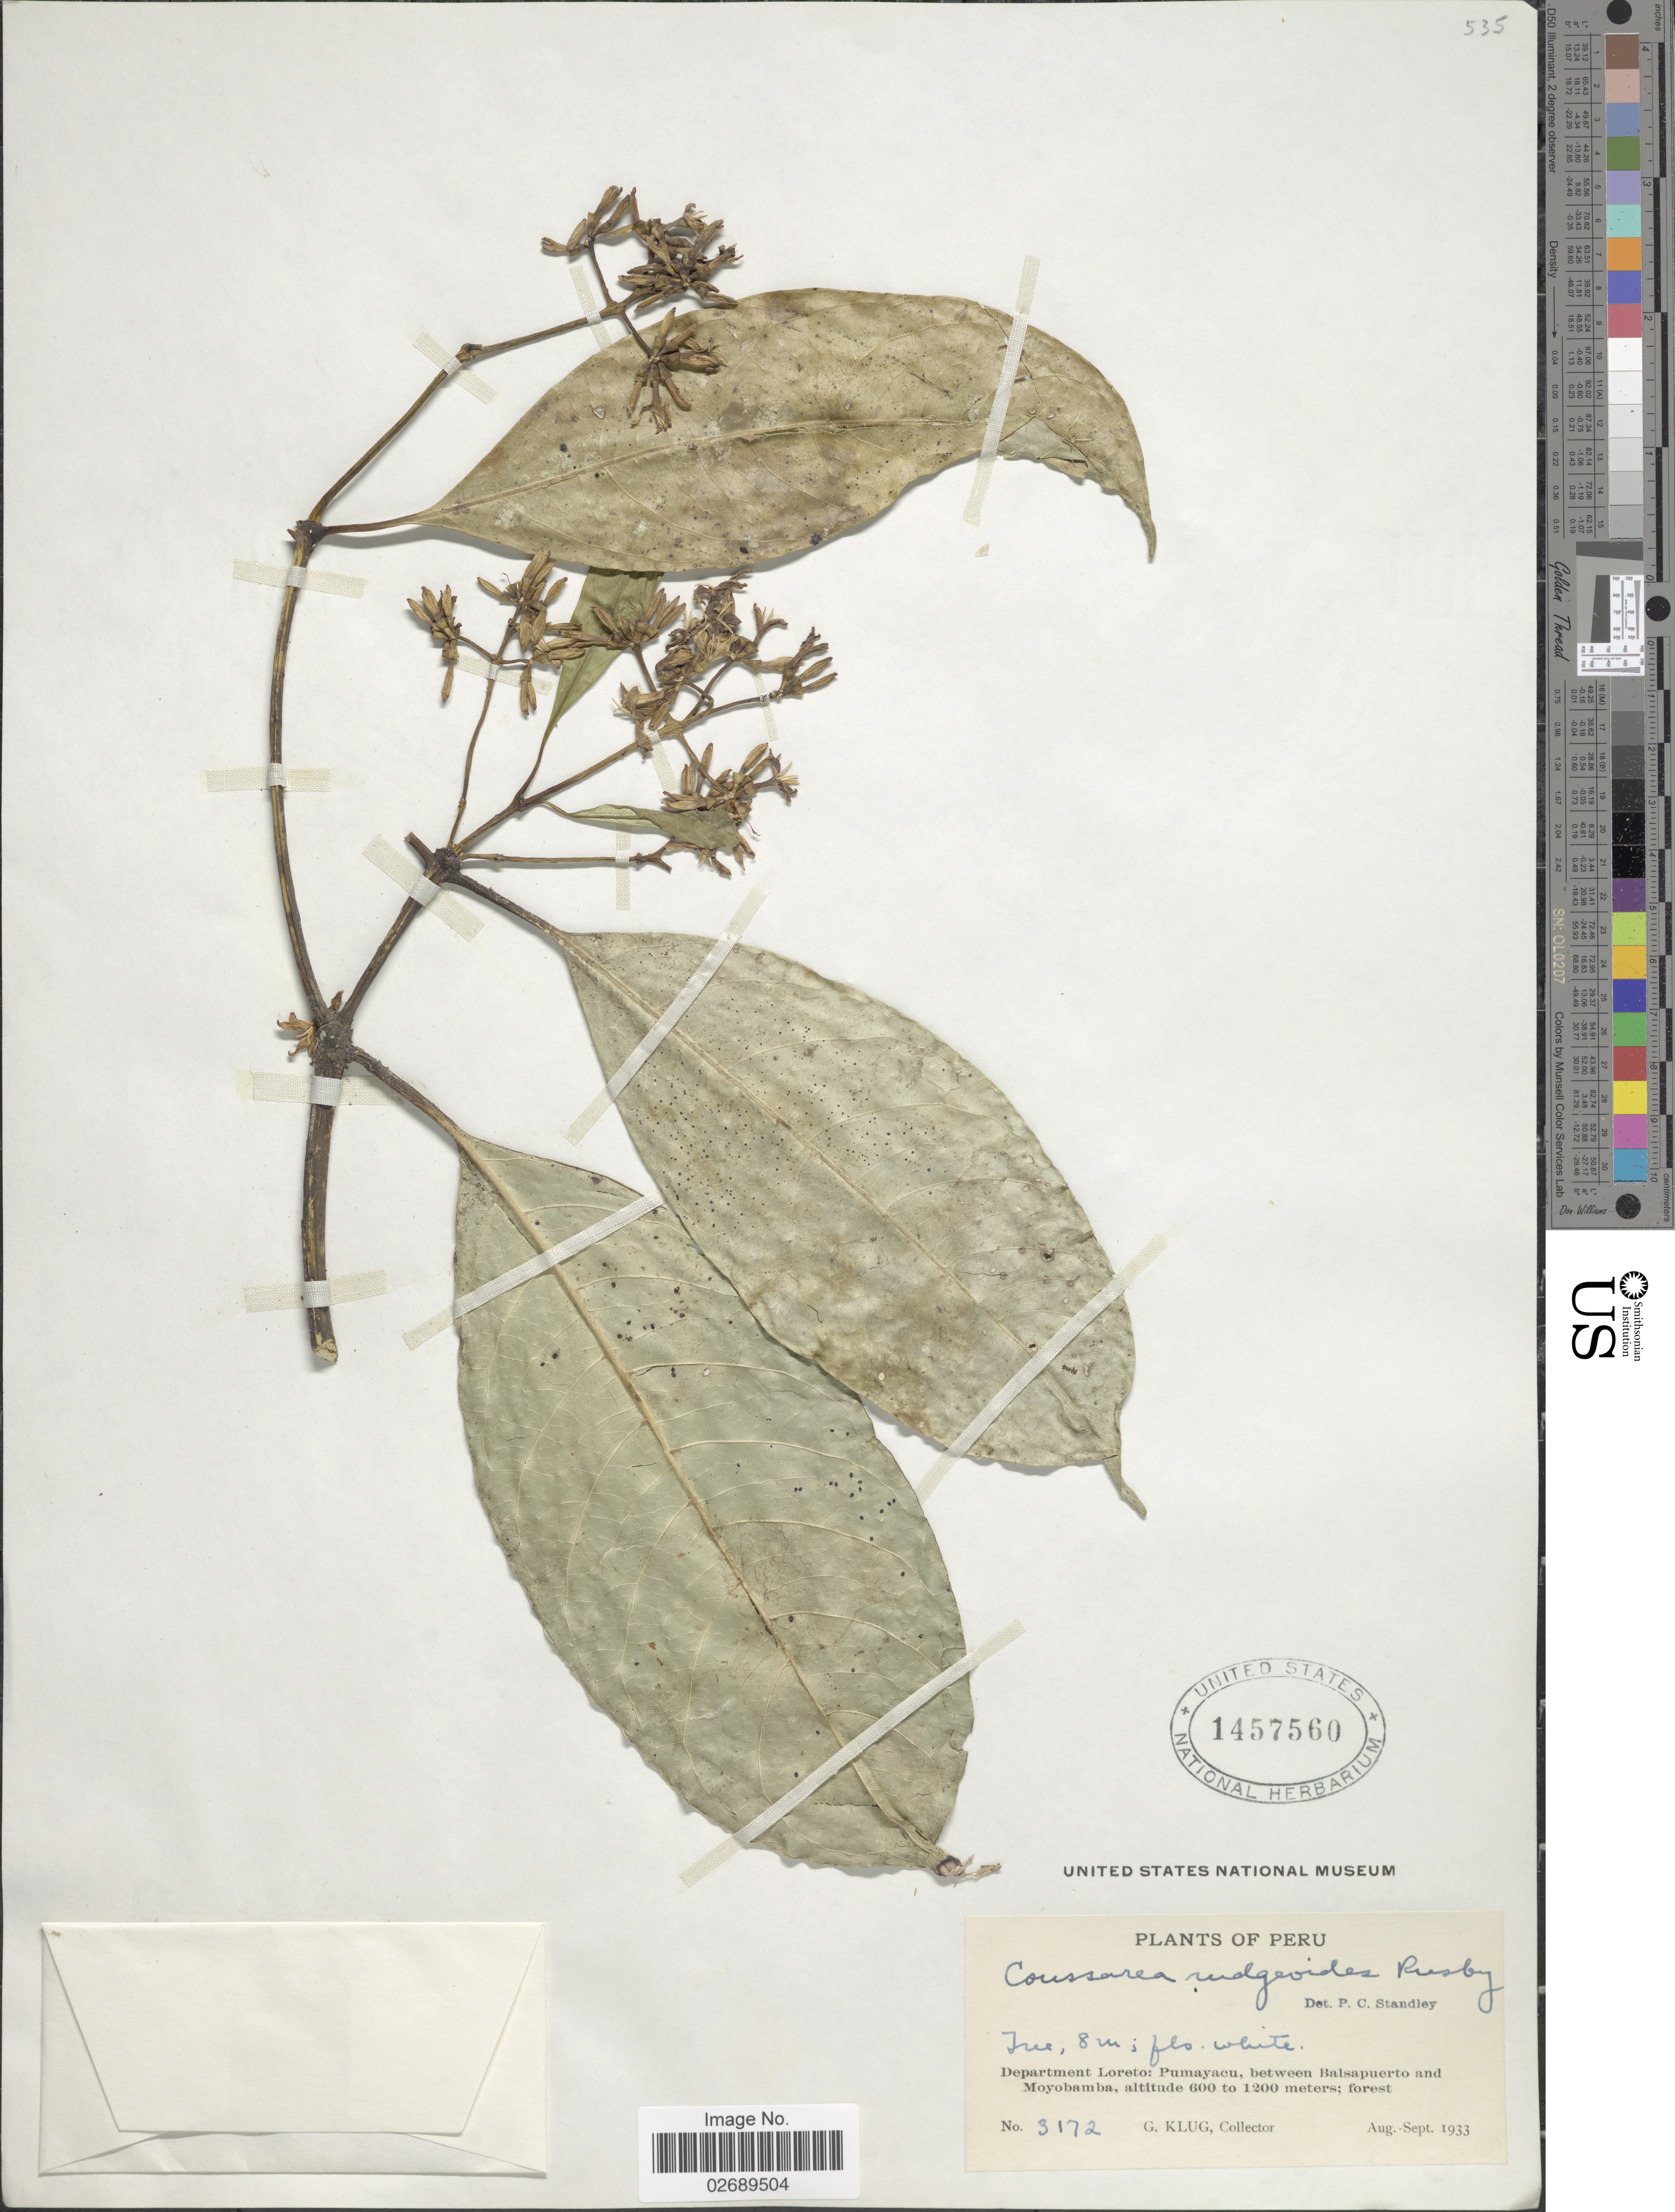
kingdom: Plantae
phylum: Tracheophyta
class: Magnoliopsida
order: Gentianales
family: Rubiaceae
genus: Coussarea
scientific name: Coussarea rudgeoides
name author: Rusby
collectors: G. Klug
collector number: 3172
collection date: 1933-08/1933-09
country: Peru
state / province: Loreto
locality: Department Loreto: Pumayacu, between Balsapuerto and Moyobamba.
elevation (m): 600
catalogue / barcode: US 1457560